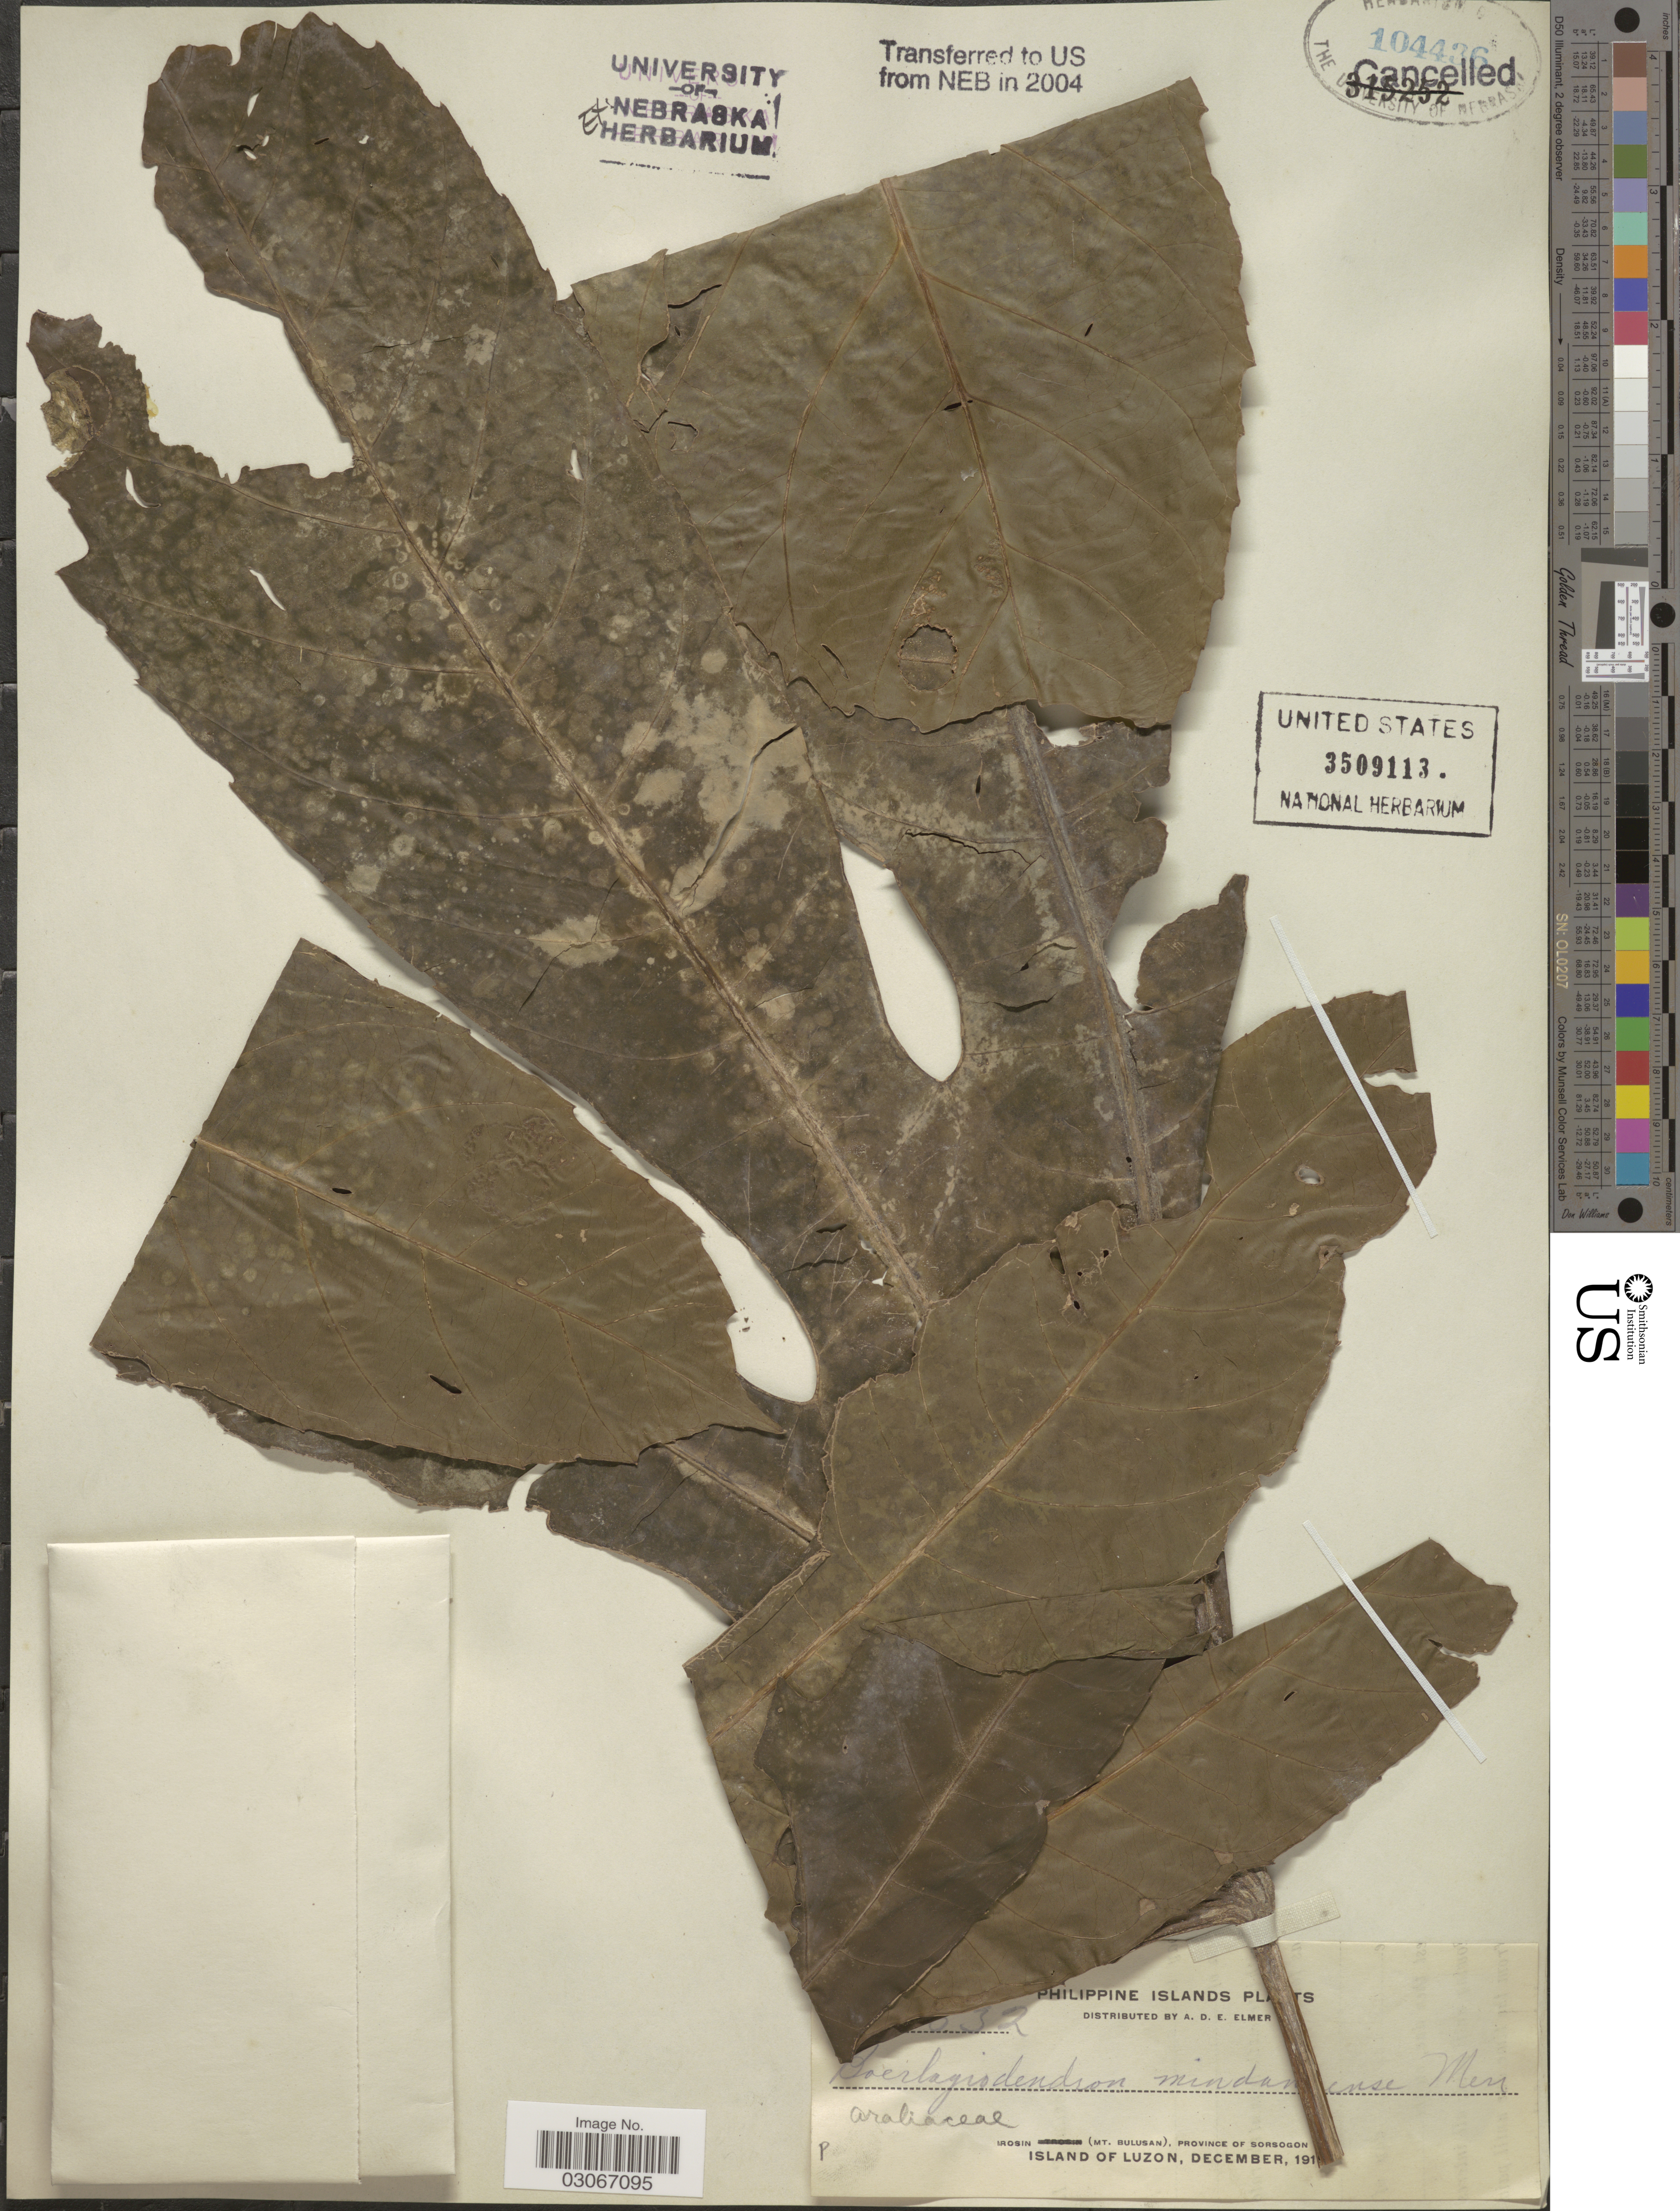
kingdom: Plantae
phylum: Tracheophyta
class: Magnoliopsida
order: Apiales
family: Araliaceae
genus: Osmoxylon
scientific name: Osmoxylon eminens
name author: (Bull) Philipson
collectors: A. D. E. Elmer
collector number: !632*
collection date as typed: December, 191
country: Philippines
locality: Philippine Islands. Irosin (Mt. Bulusan), Province of Sorsogon. Island of Luzon.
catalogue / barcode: US 3509113